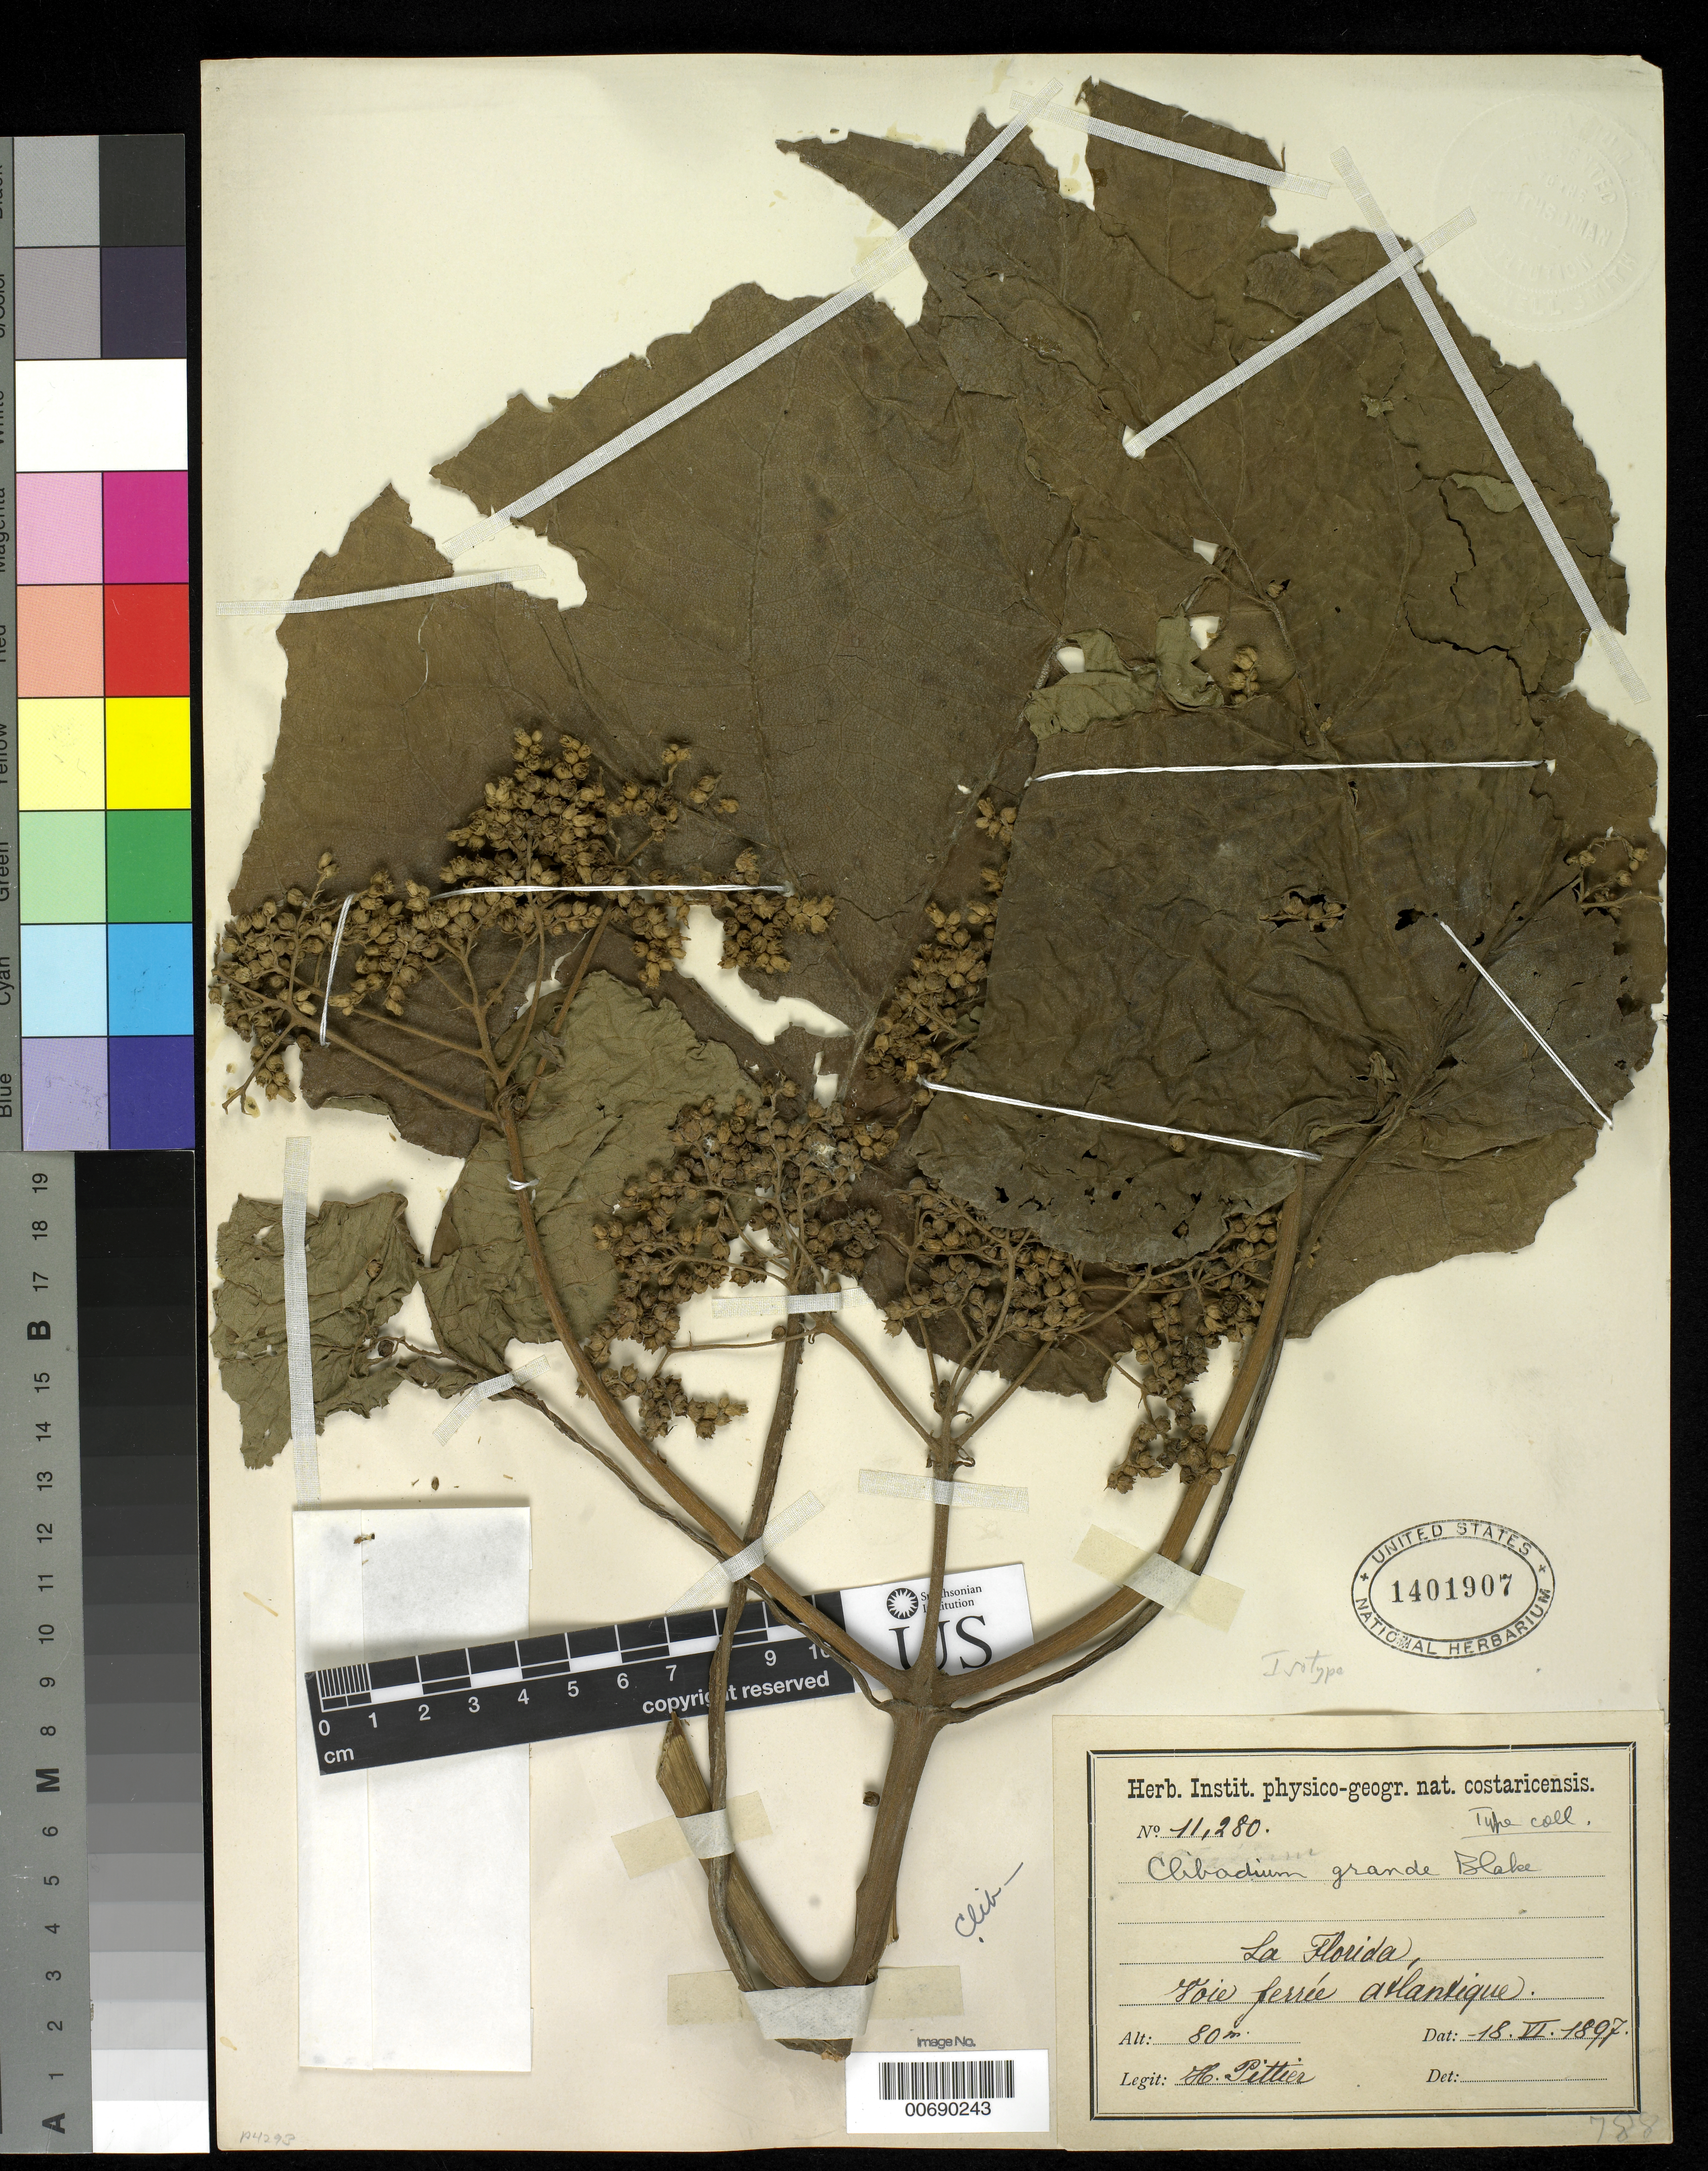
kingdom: Plantae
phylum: Tracheophyta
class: Magnoliopsida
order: Asterales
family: Asteraceae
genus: Clibadium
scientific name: Clibadium grande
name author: S.F. Blake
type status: Type Collection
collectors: H. F. Pittier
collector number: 11280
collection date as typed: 18 Jun 1897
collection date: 1897-06-18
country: Costa Rica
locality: La Florida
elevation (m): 80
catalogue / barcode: US 1067687